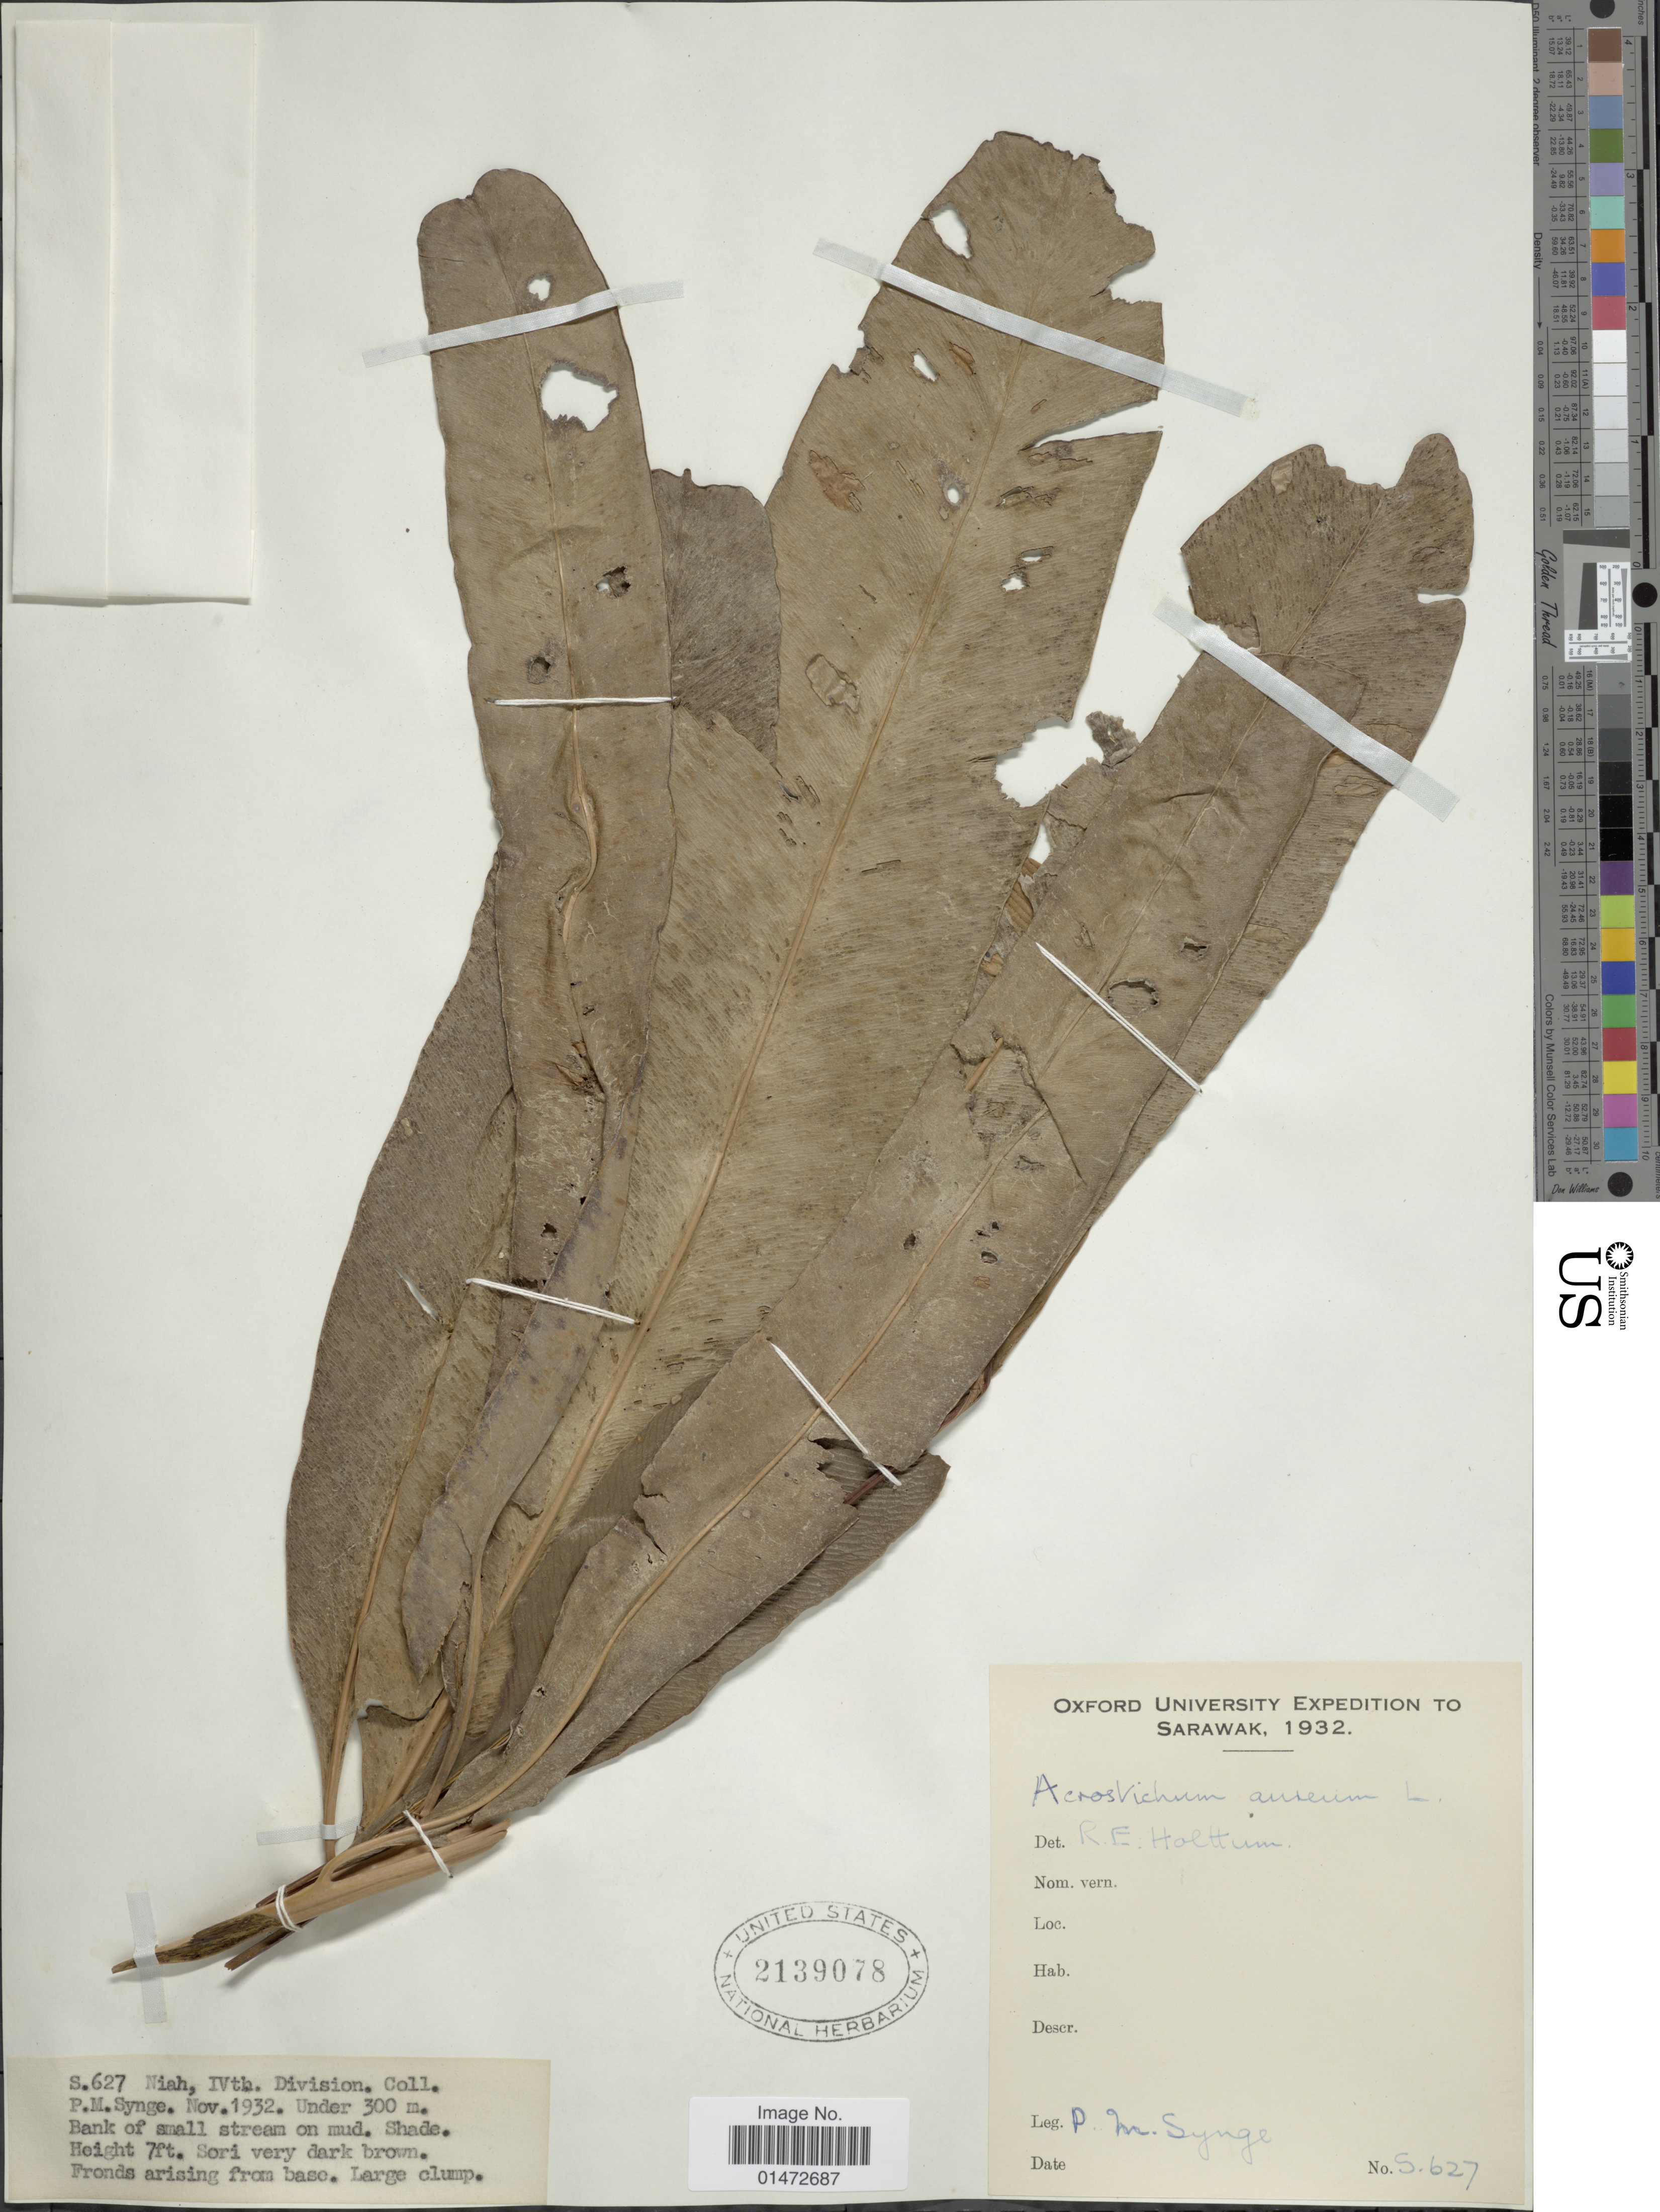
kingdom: Plantae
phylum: Tracheophyta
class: Polypodiopsida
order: Polypodiales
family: Pteridaceae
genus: Acrostichum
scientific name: Acrostichum aureum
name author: L.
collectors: P. Synge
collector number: S.627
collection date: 1932-11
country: Malaysia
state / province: Sarawak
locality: Niah, IVth. Division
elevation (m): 300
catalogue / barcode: US 2139078